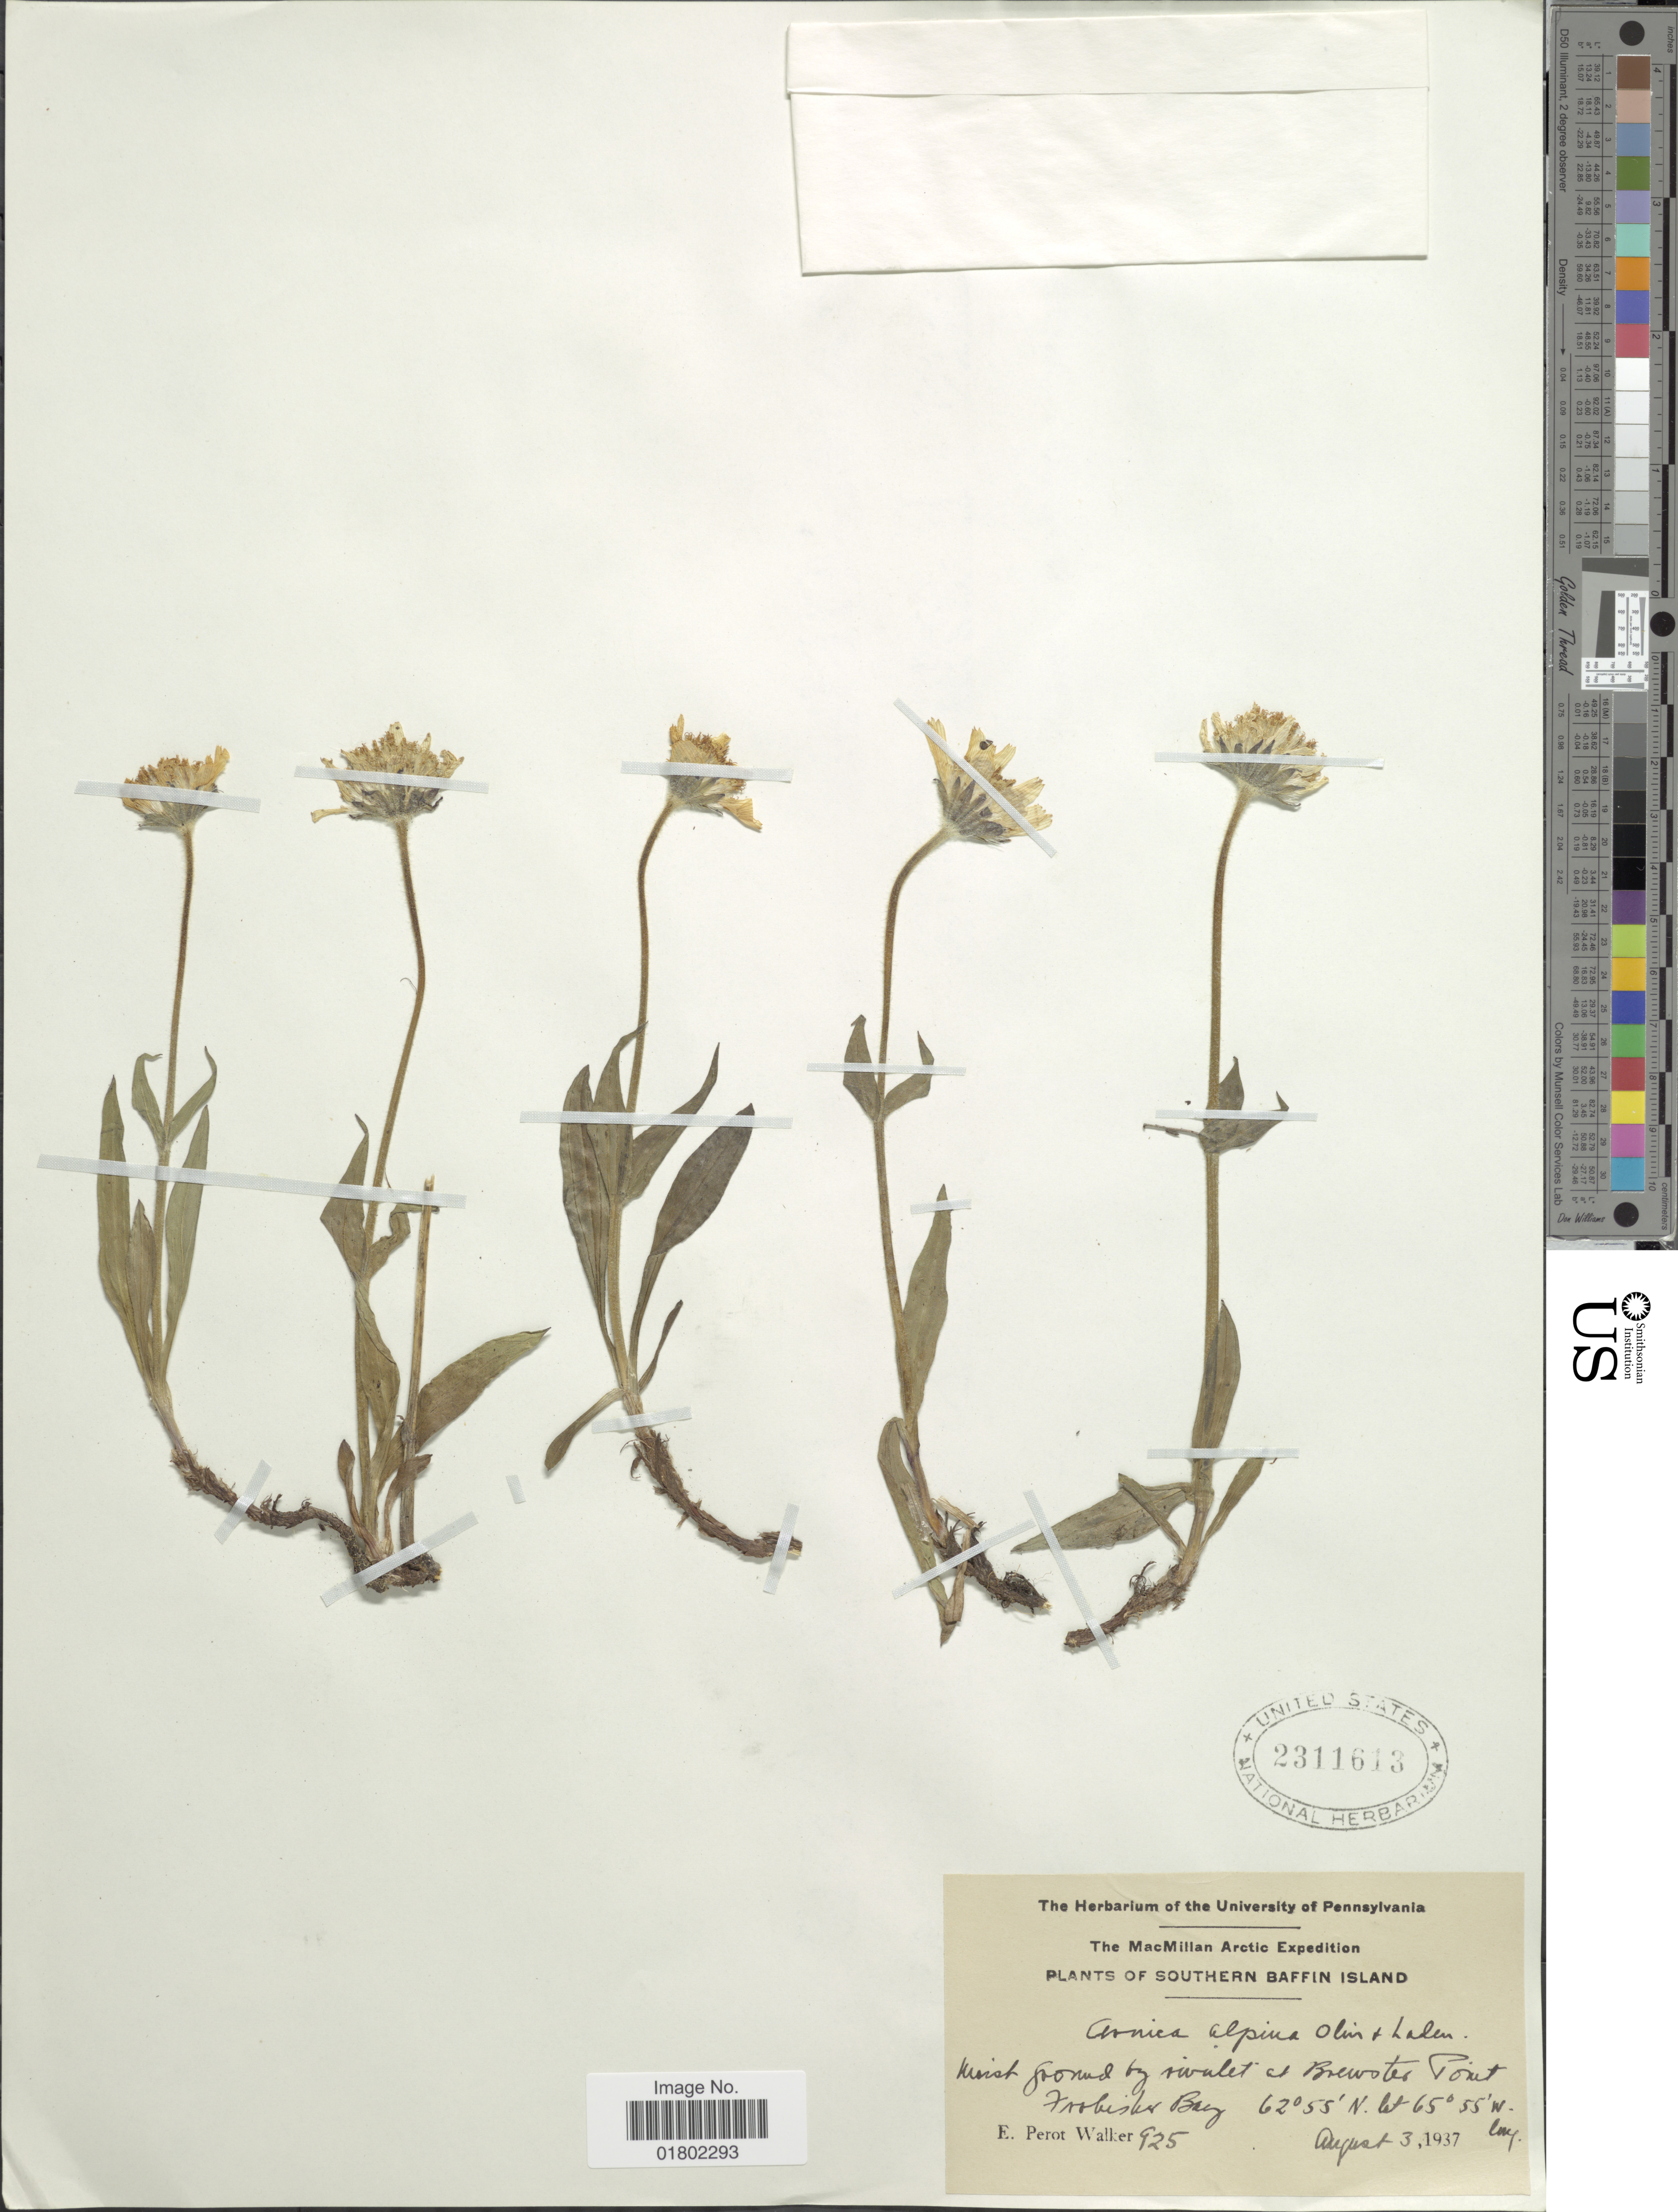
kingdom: Plantae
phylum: Tracheophyta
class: Magnoliopsida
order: Asterales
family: Asteraceae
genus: Arnica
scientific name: Arnica alpina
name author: Willd. ex Steud.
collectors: E. P. Walker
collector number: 925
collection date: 1937-08-03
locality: The MacMillan Arctic, at Brewster Point, Frobister Bag [interpreted]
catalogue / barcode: US 2311613